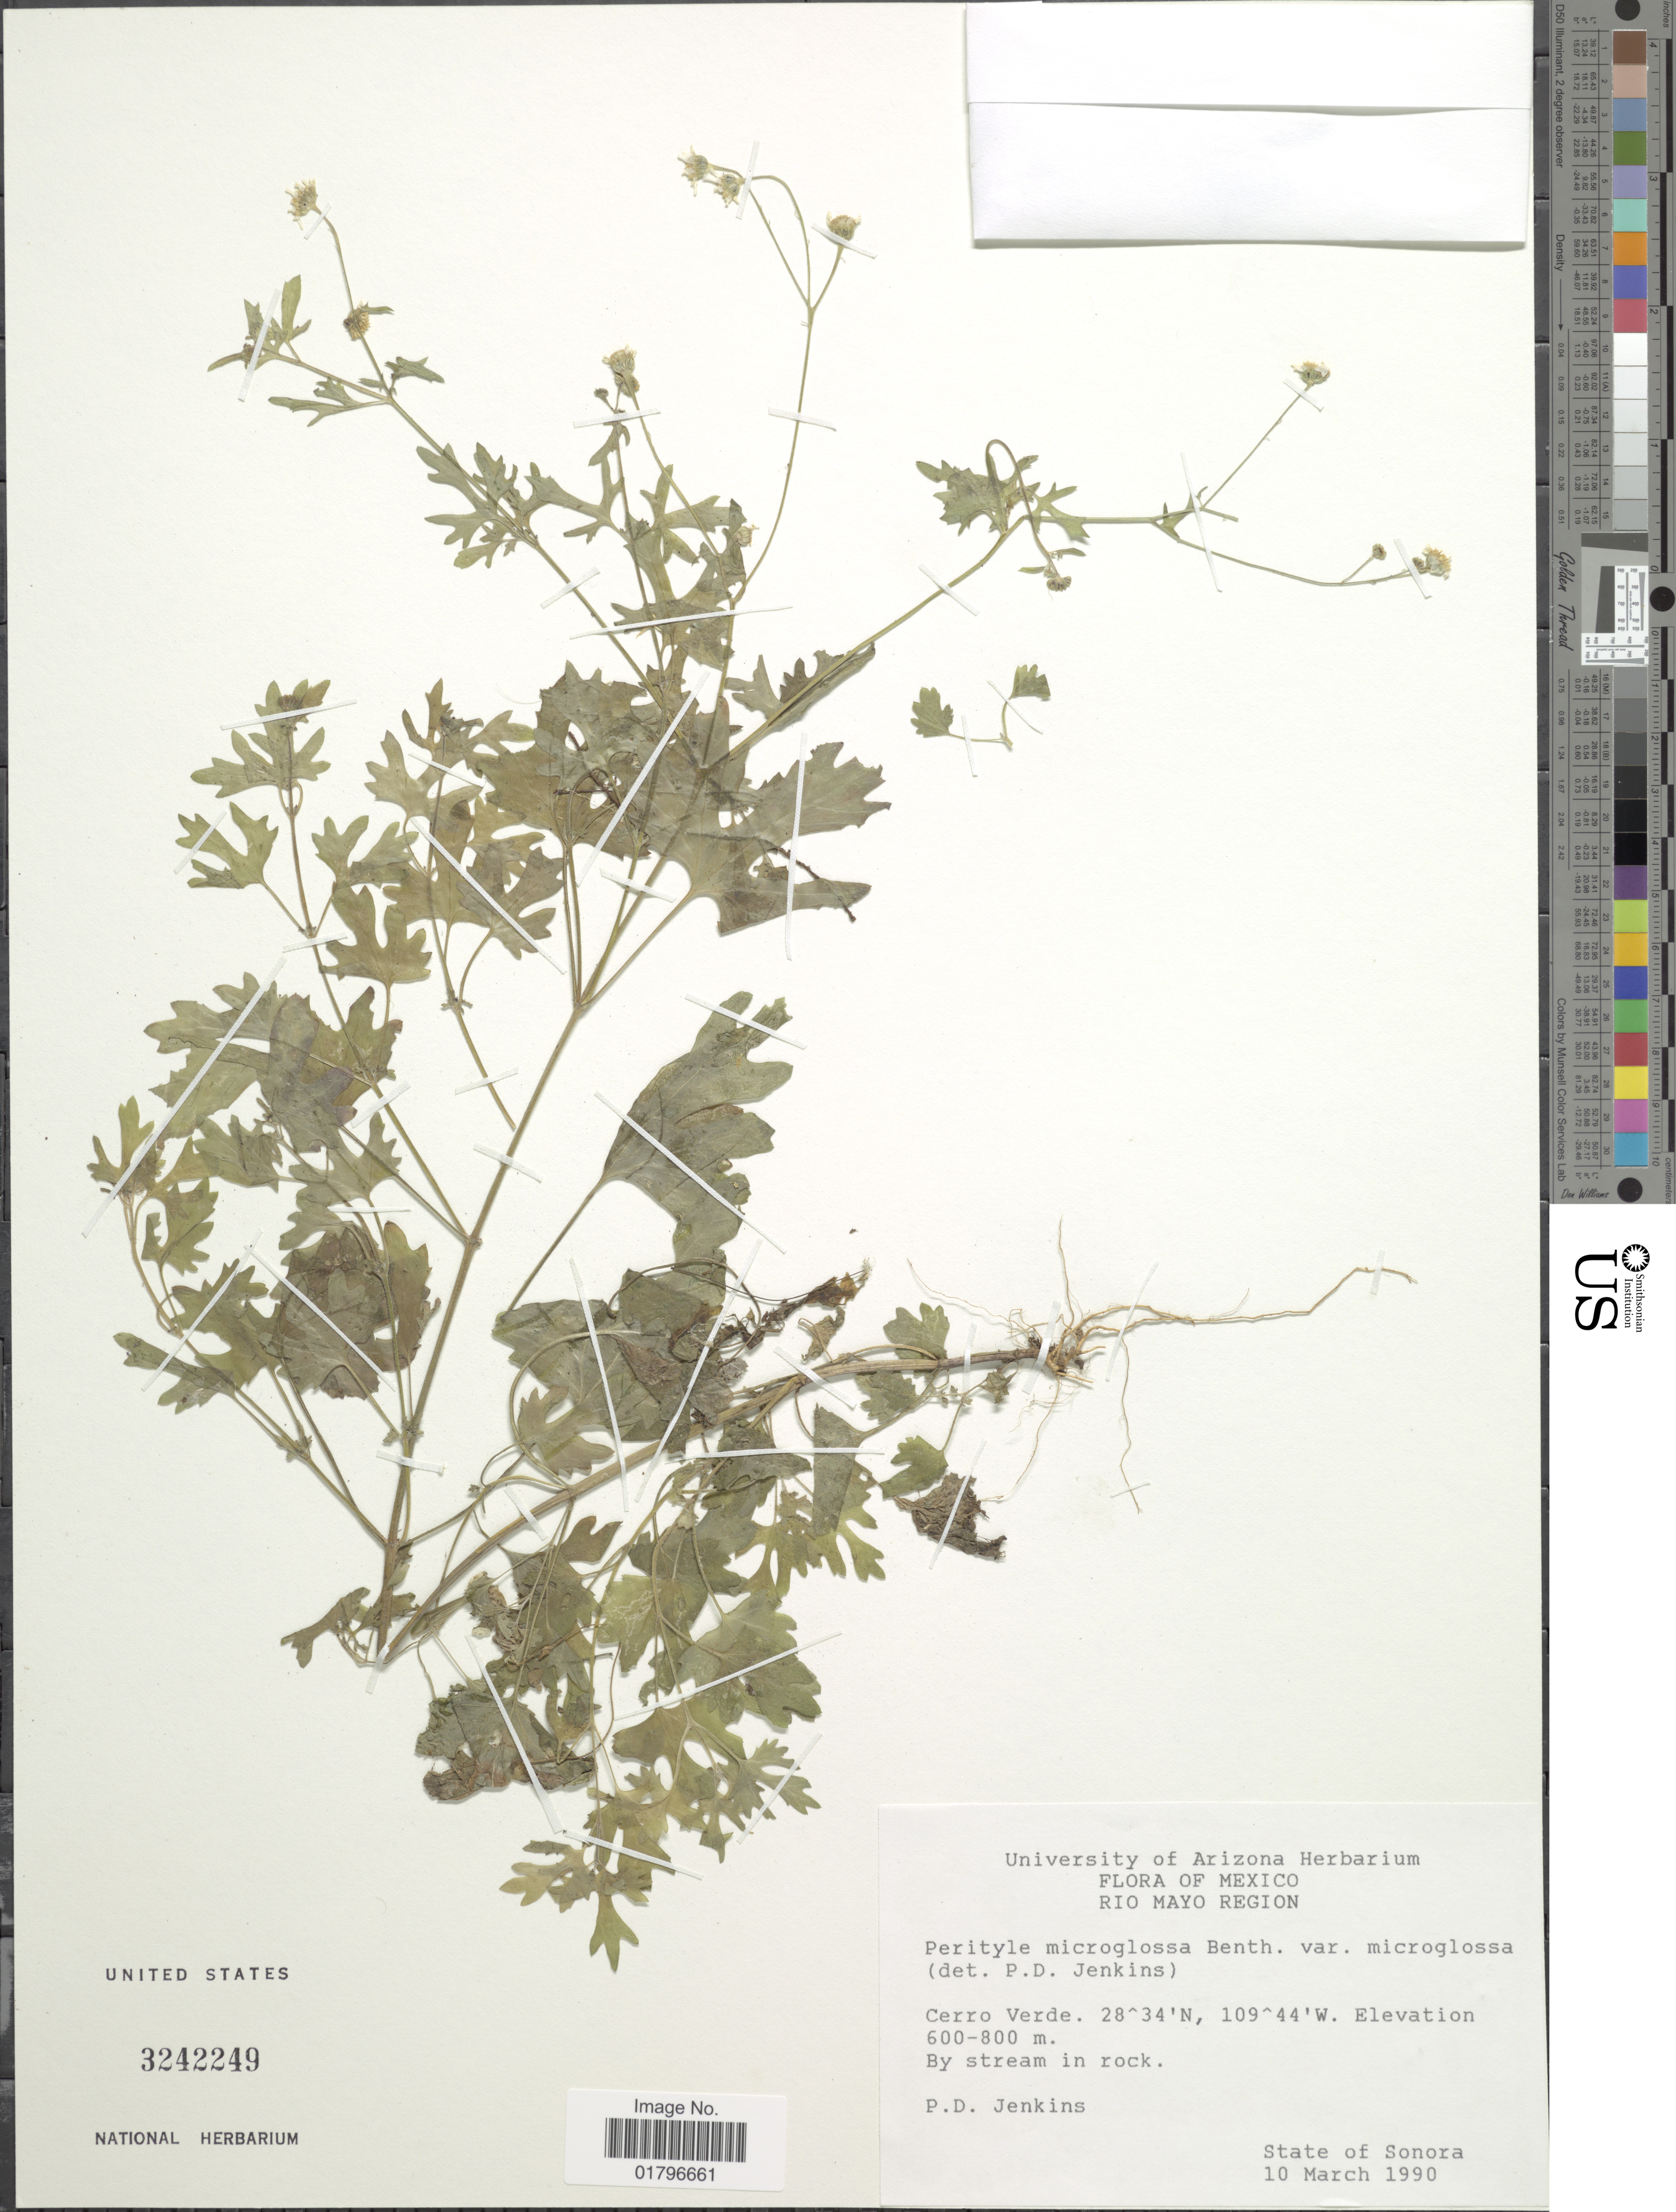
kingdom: Plantae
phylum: Tracheophyta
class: Magnoliopsida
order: Asterales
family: Asteraceae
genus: Perityle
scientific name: Perityle microglossa var. microglossa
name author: Benth.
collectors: P. Jenkins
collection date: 1990-03-10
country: Mexico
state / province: Sonora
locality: Rio Mayo Region. Cerro Verde. State of Sonora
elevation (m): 600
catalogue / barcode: US 3242249